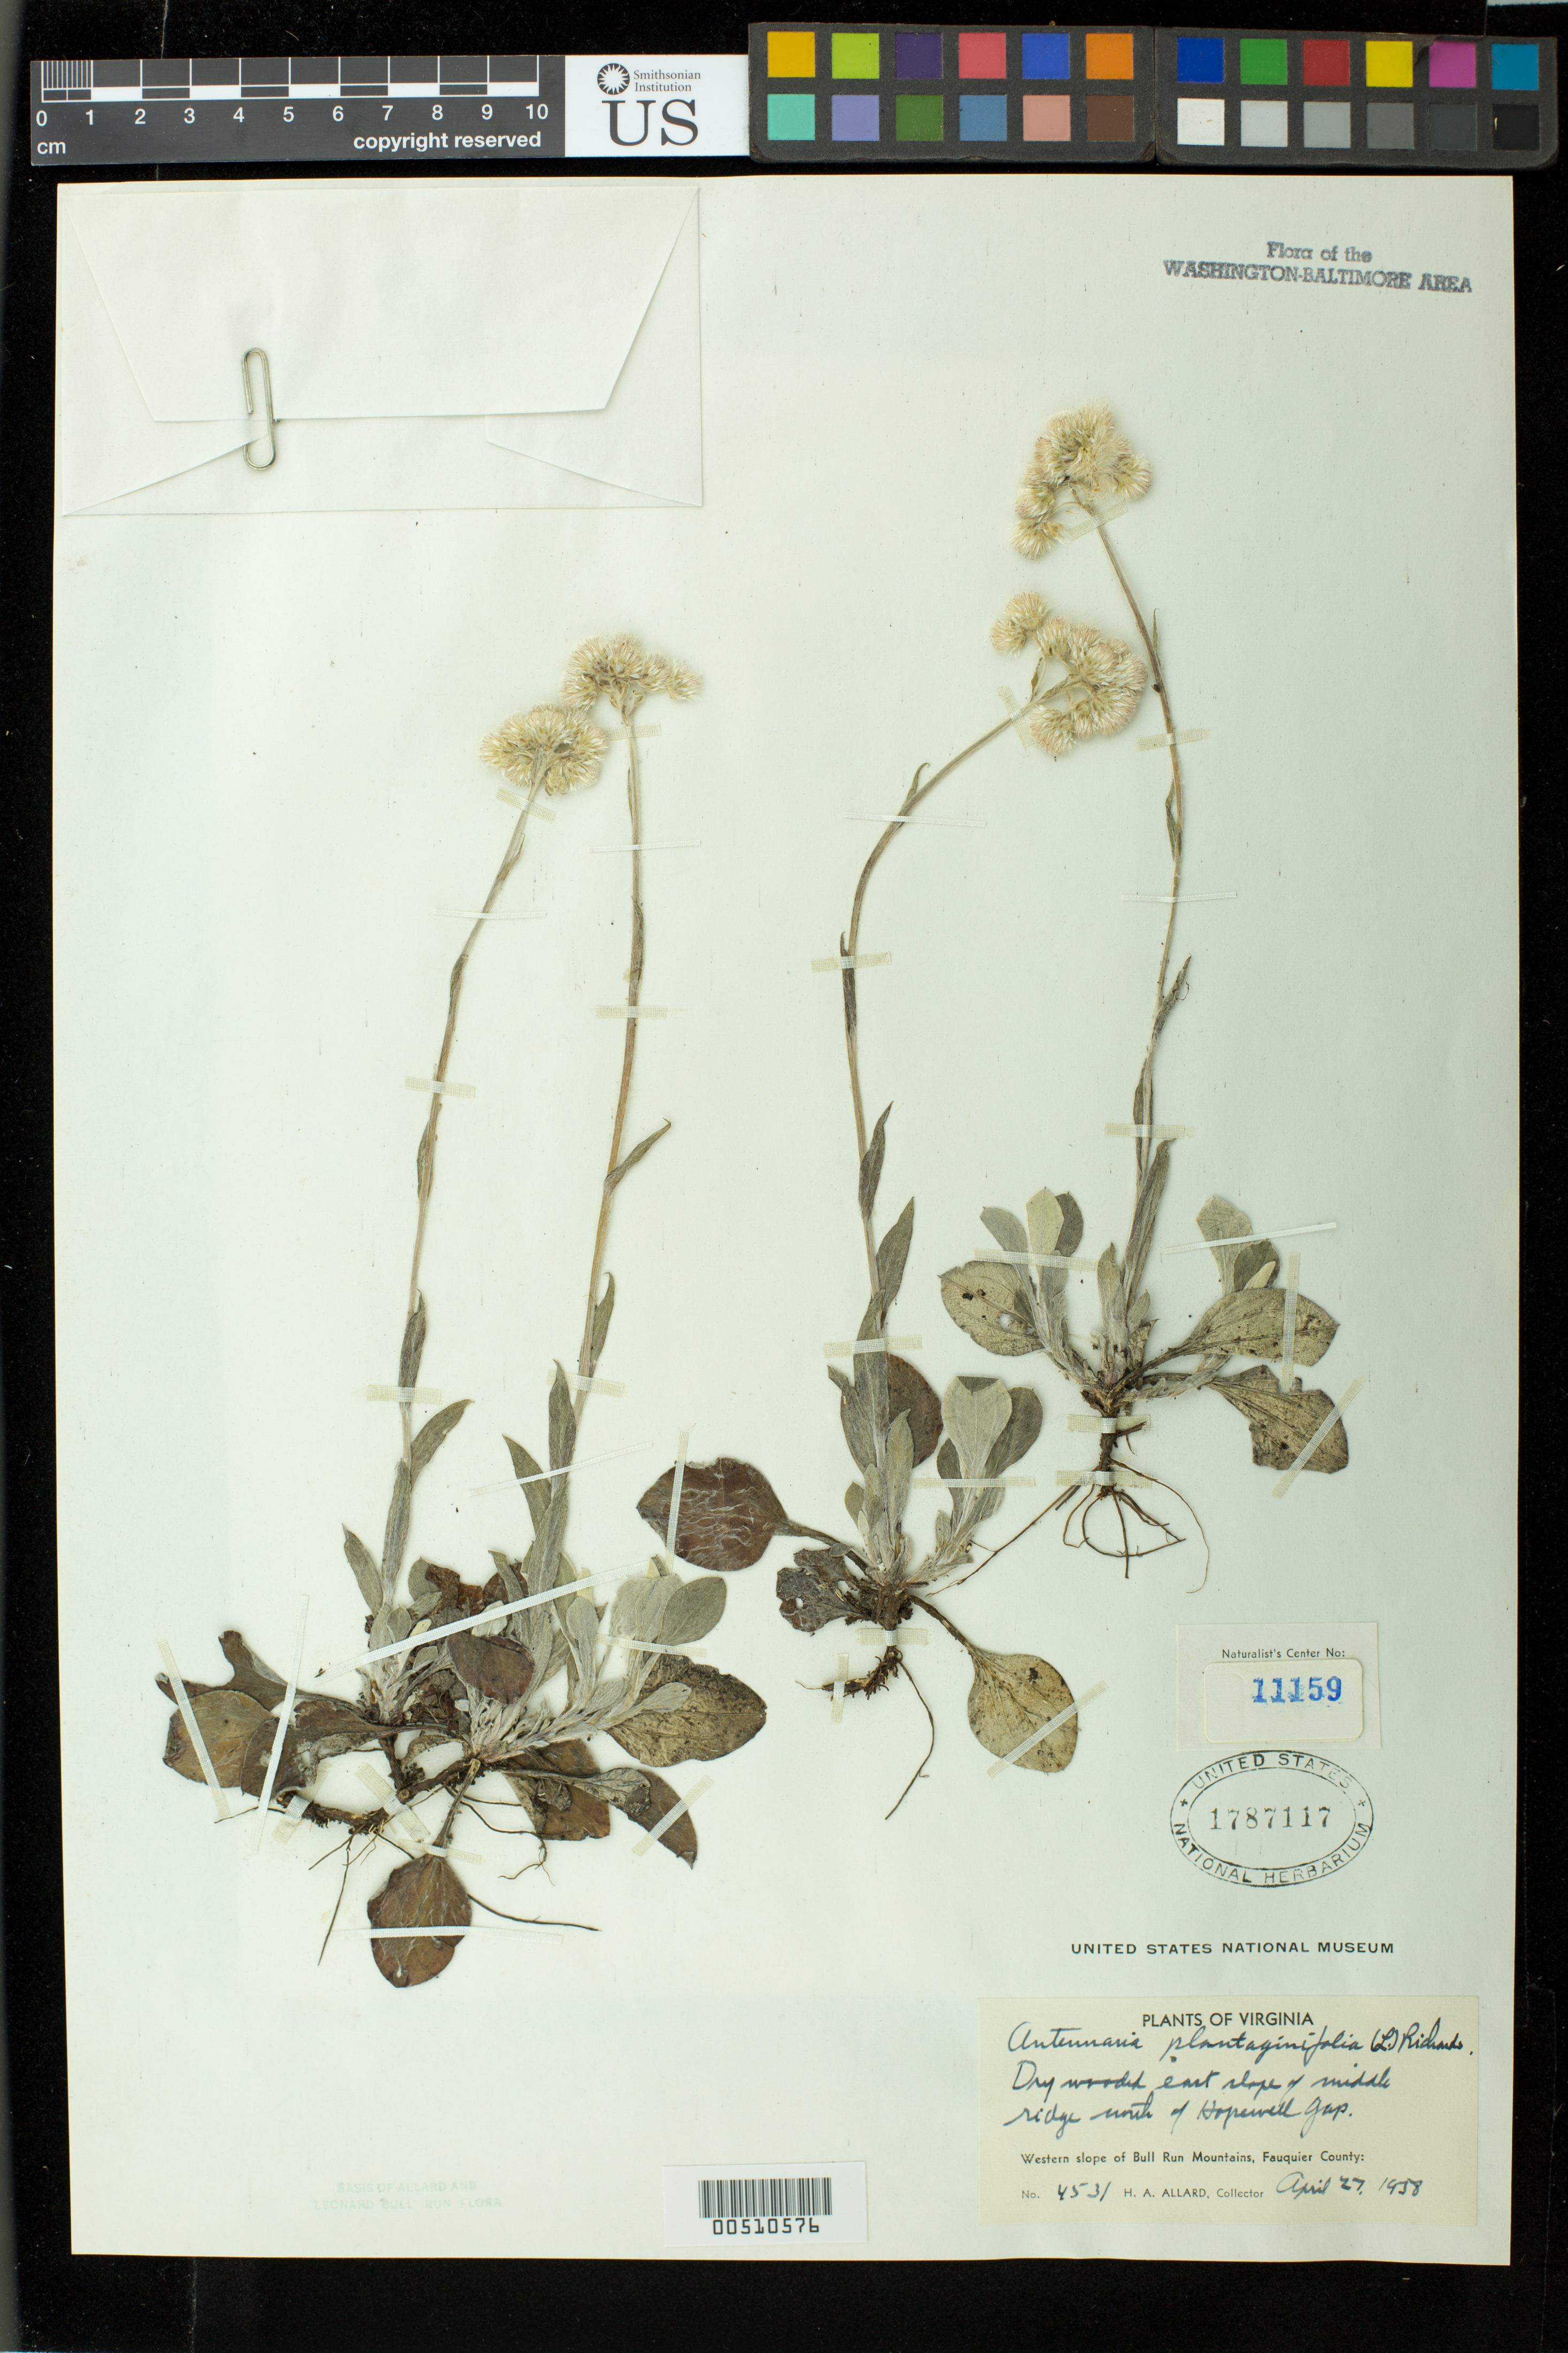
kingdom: Plantae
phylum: Tracheophyta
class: Magnoliopsida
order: Asterales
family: Asteraceae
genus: Antennaria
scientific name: Antennaria plantaginifolia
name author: (L.) Richardson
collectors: H. A. Allard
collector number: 4531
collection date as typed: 27 Apr 1938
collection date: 1938-04-27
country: United States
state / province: Virginia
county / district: Fauquier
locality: N of Hopewell Gap, W slope of Of Bull Run Mts. Bull Run Mts.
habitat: dry wooded east slope of middle ridge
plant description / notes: Specimens returned from Naturalist Center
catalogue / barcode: US 1787117